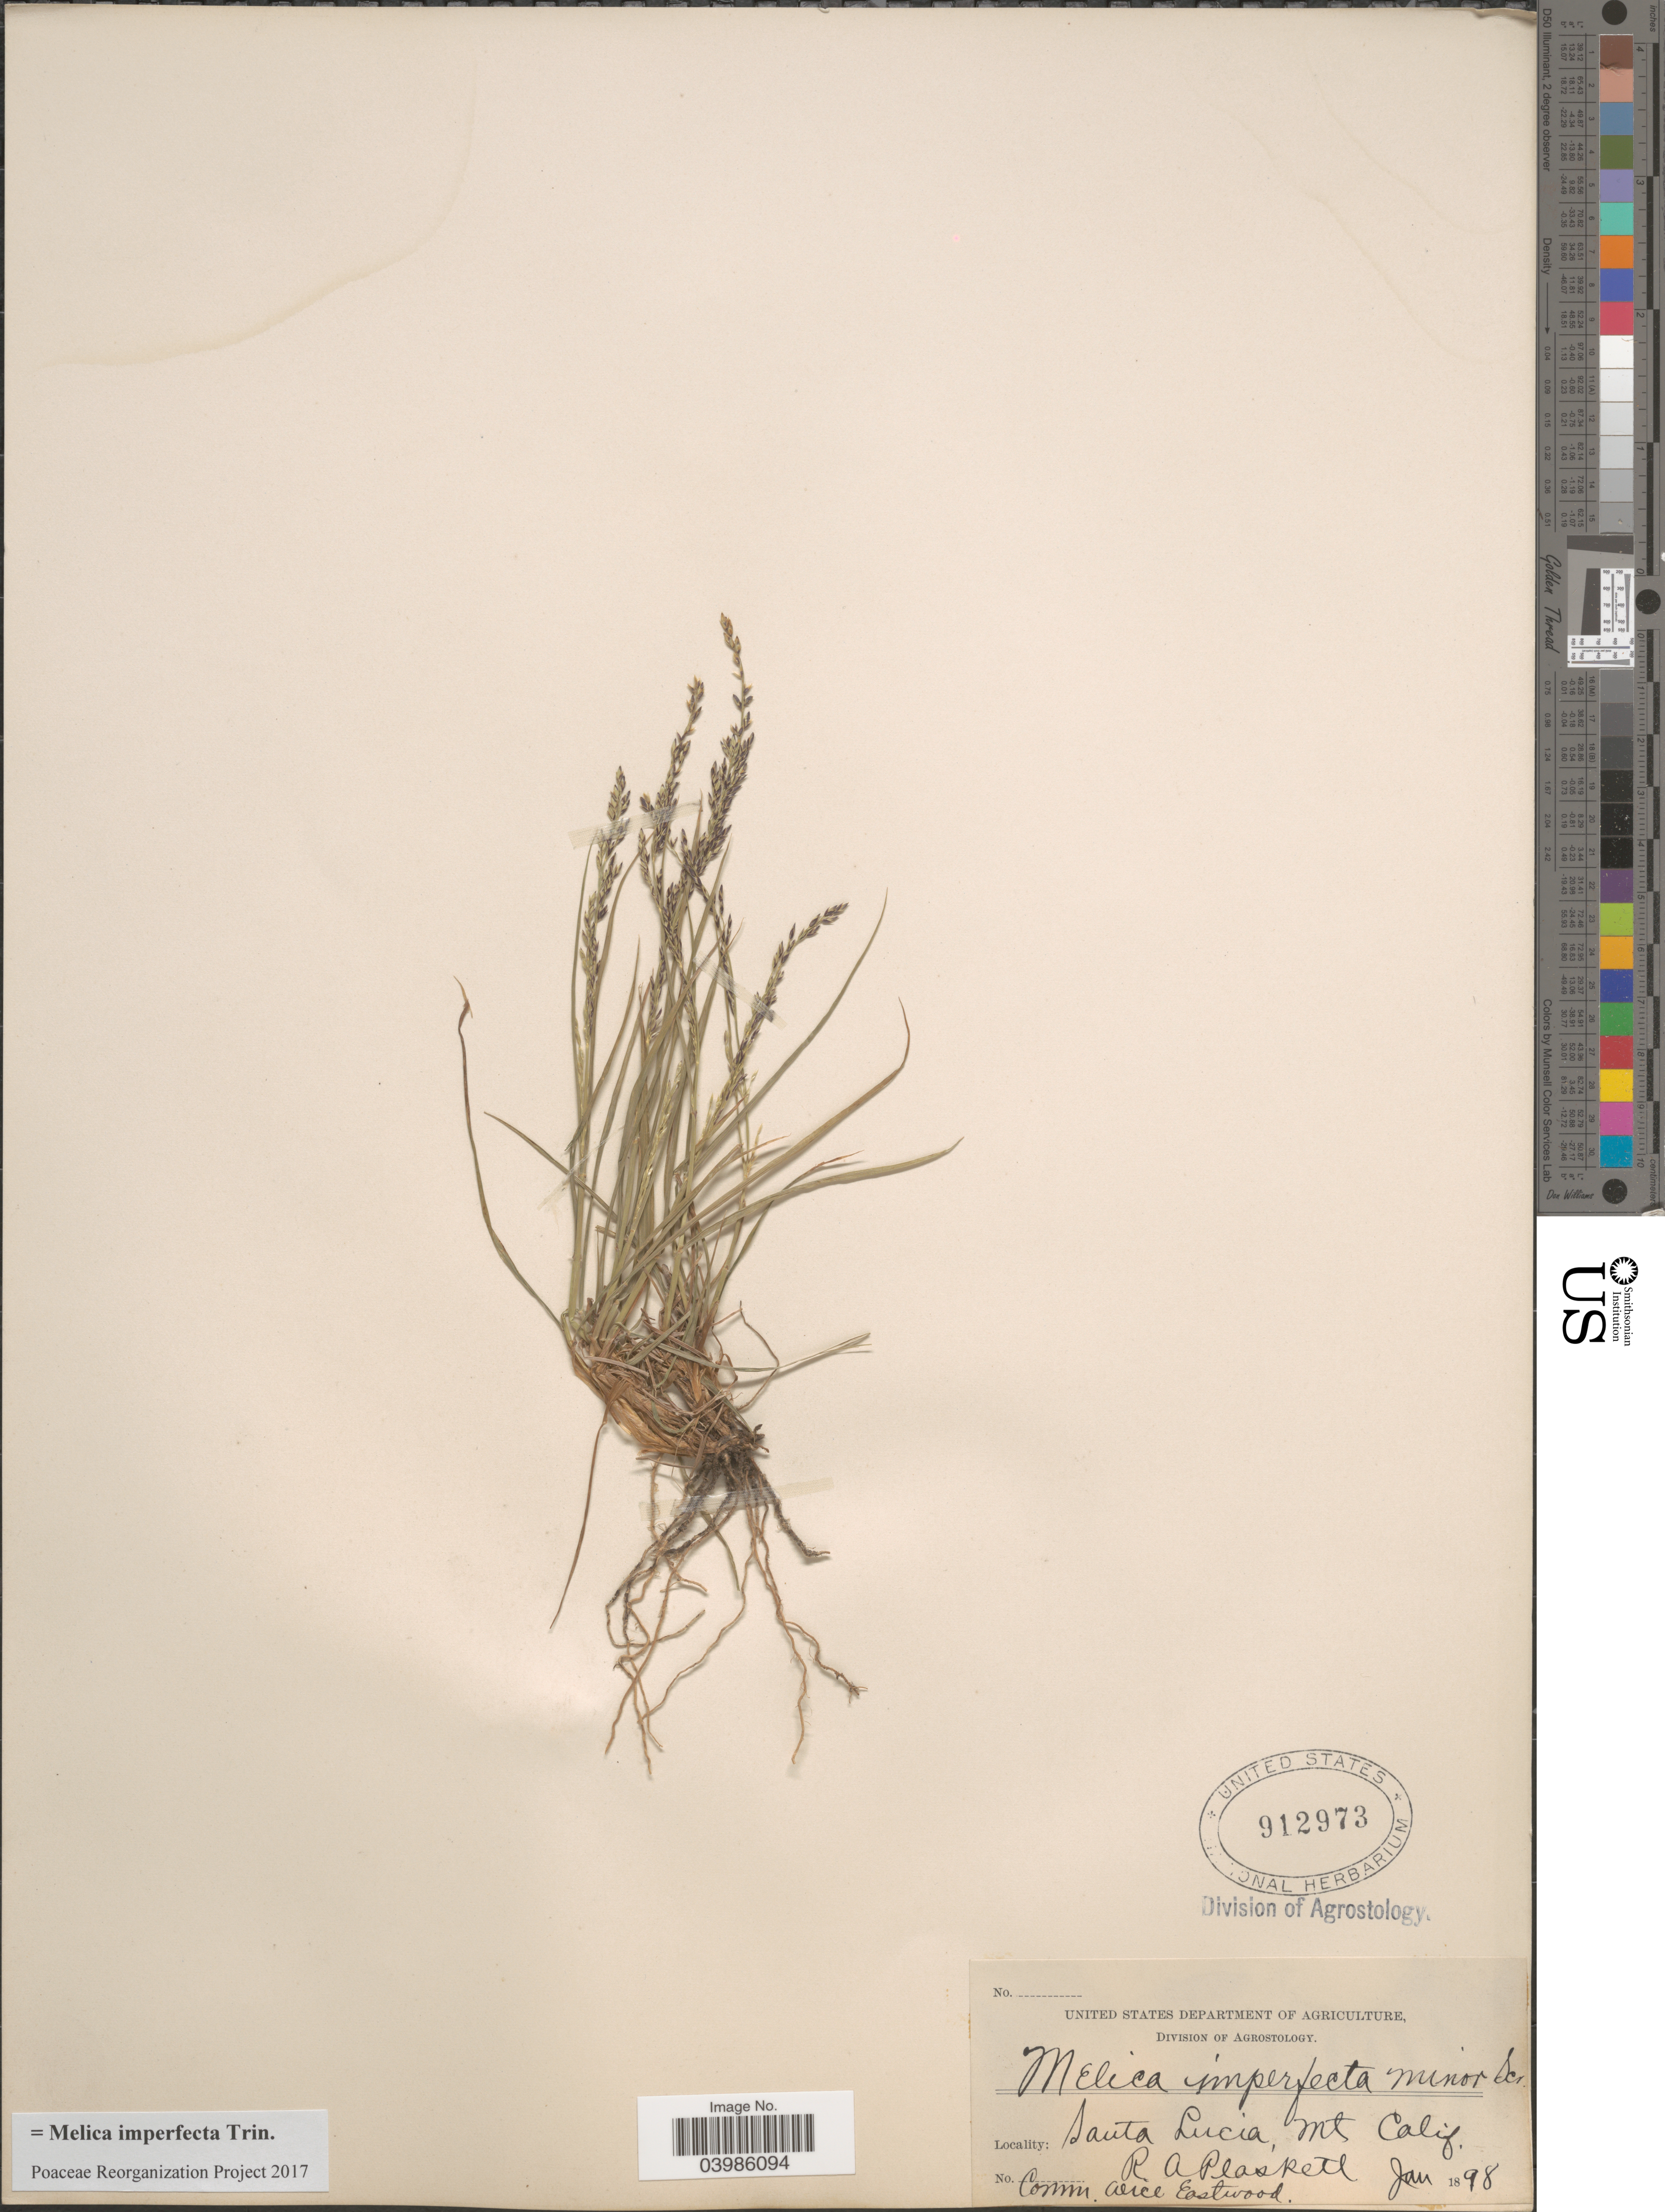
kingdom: Plantae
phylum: Tracheophyta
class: Liliopsida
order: Poales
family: Poaceae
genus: Melica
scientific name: Melica imperfecta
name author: Trin.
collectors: R. Plaskett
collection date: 1898-01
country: United States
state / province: California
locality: Santa Lucia, Mt.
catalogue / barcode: US 912973